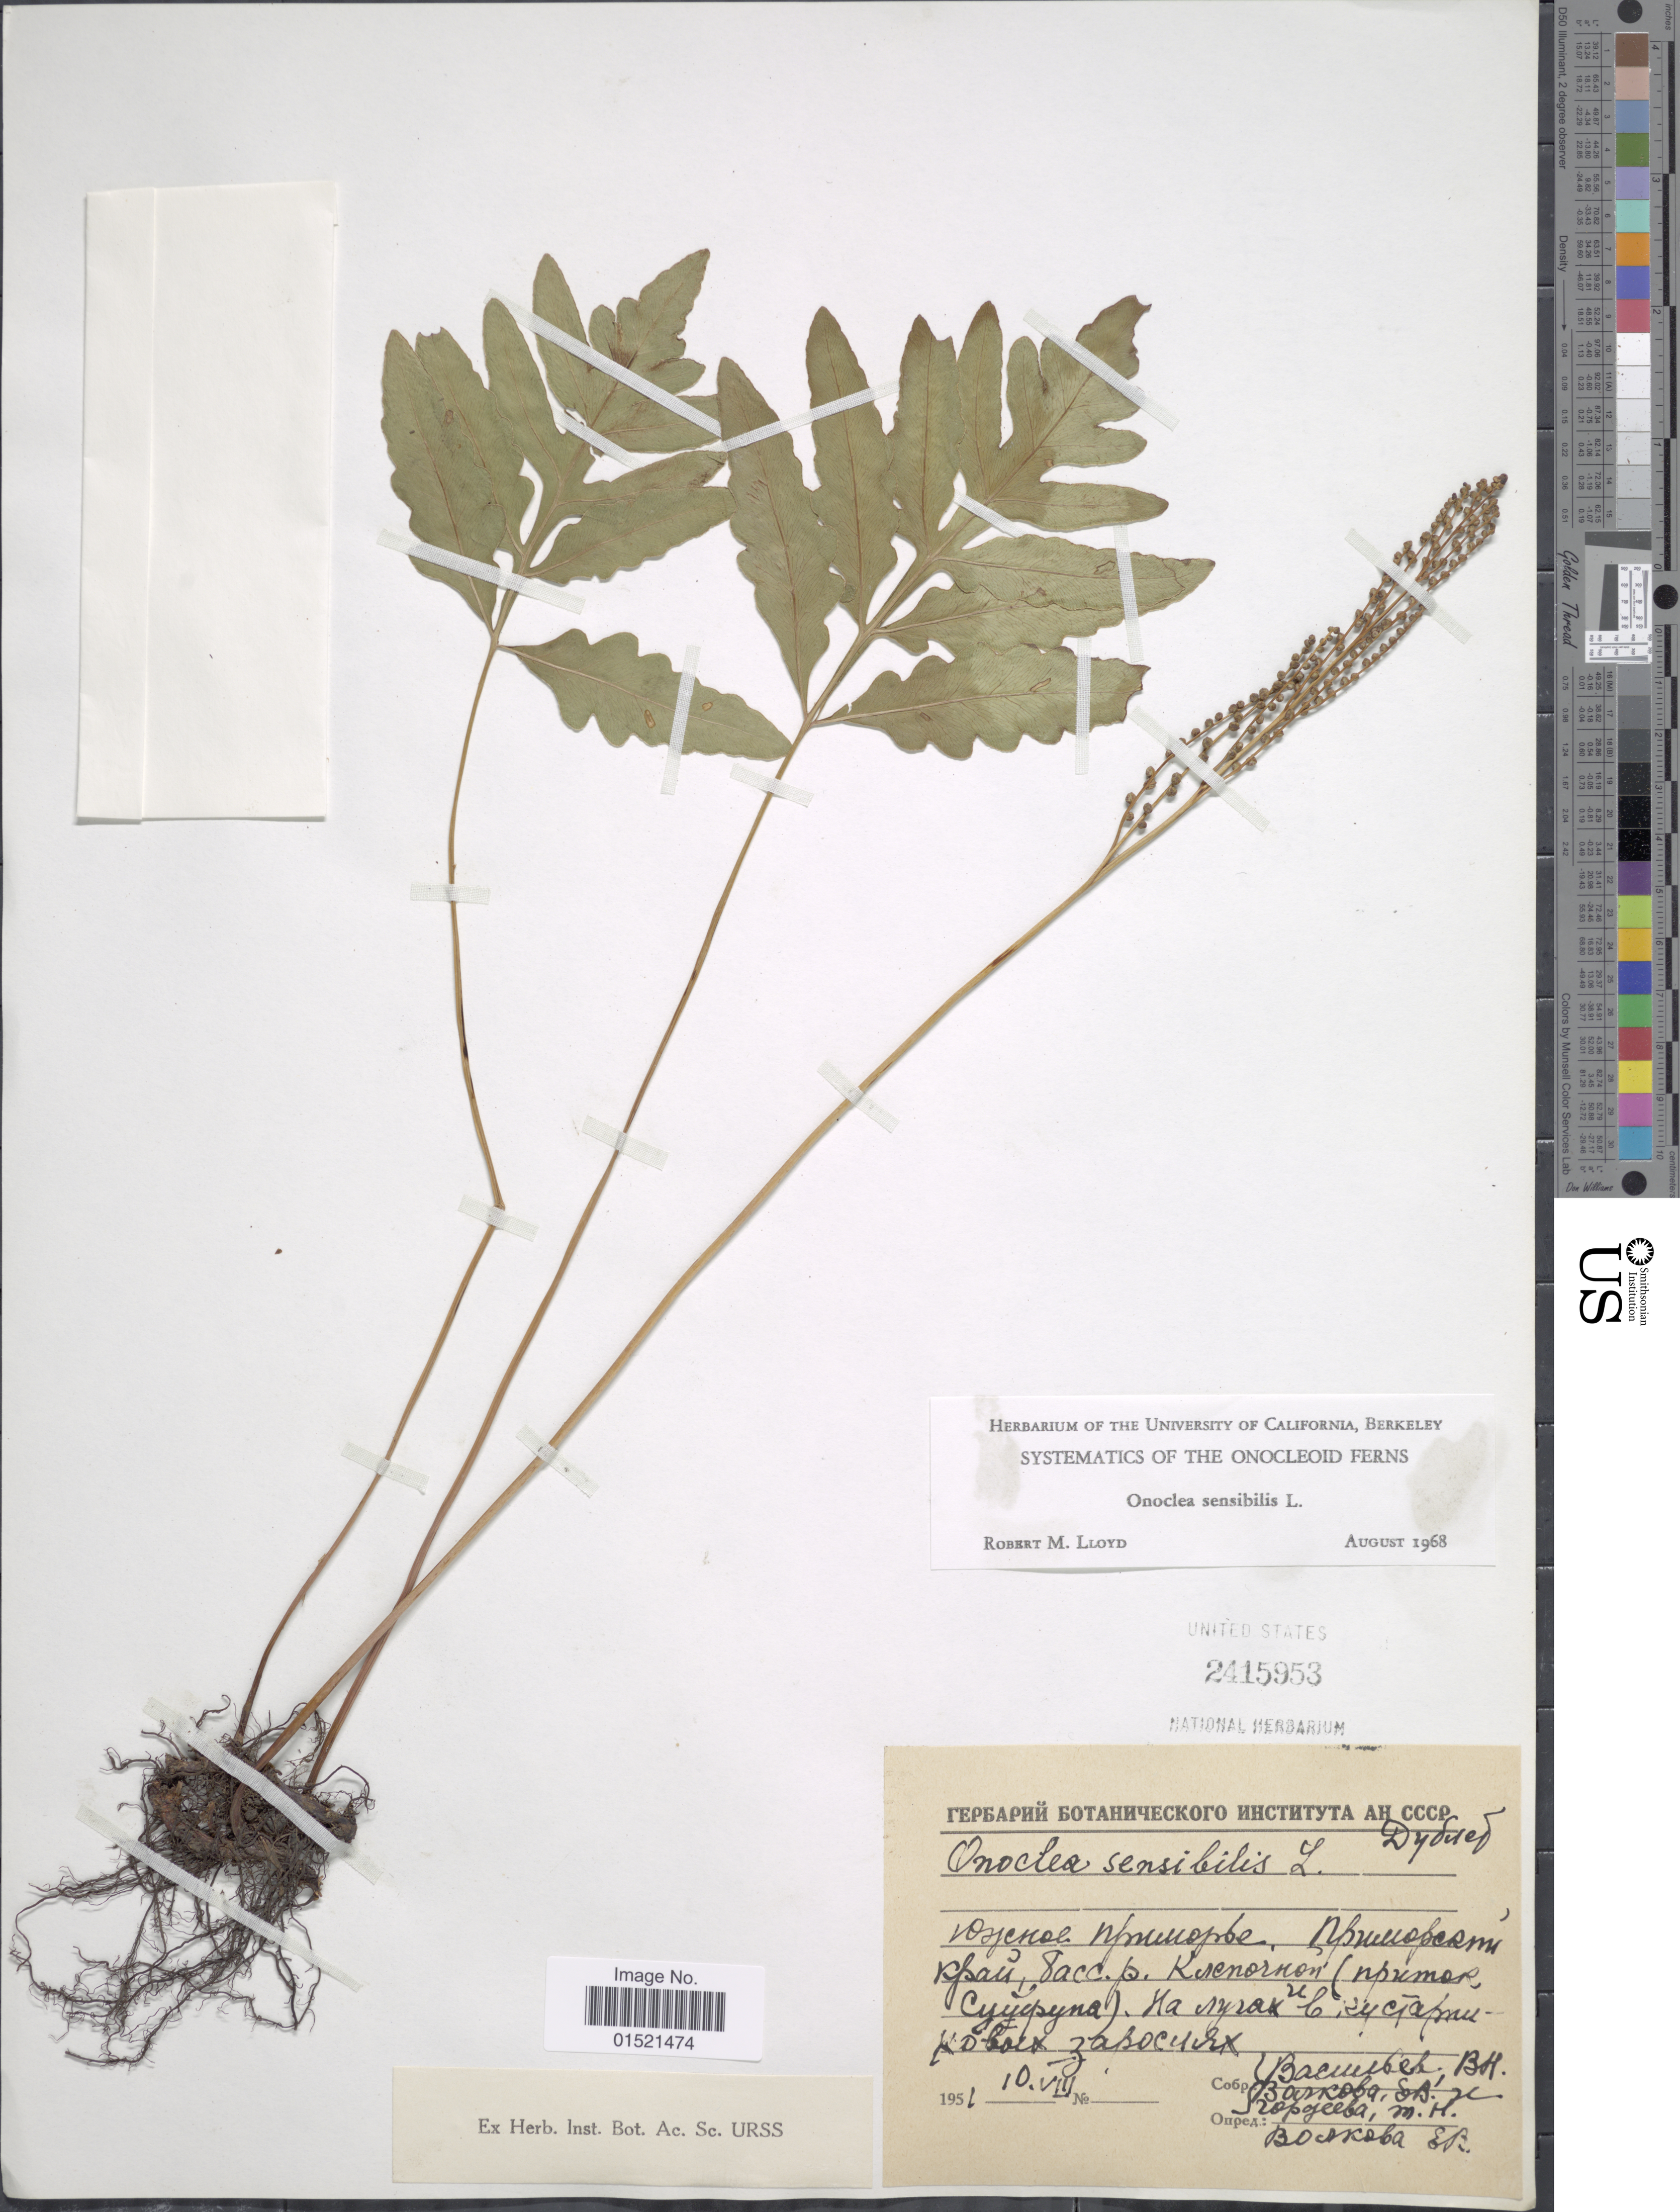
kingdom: Plantae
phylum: Tracheophyta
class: Polypodiopsida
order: Polypodiales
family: Onocleaceae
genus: Onoclea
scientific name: Onoclea sensibilis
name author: L.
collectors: Collector illegible, Collector illegible & Collector illegible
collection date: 1951-08-10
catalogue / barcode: US 2415953